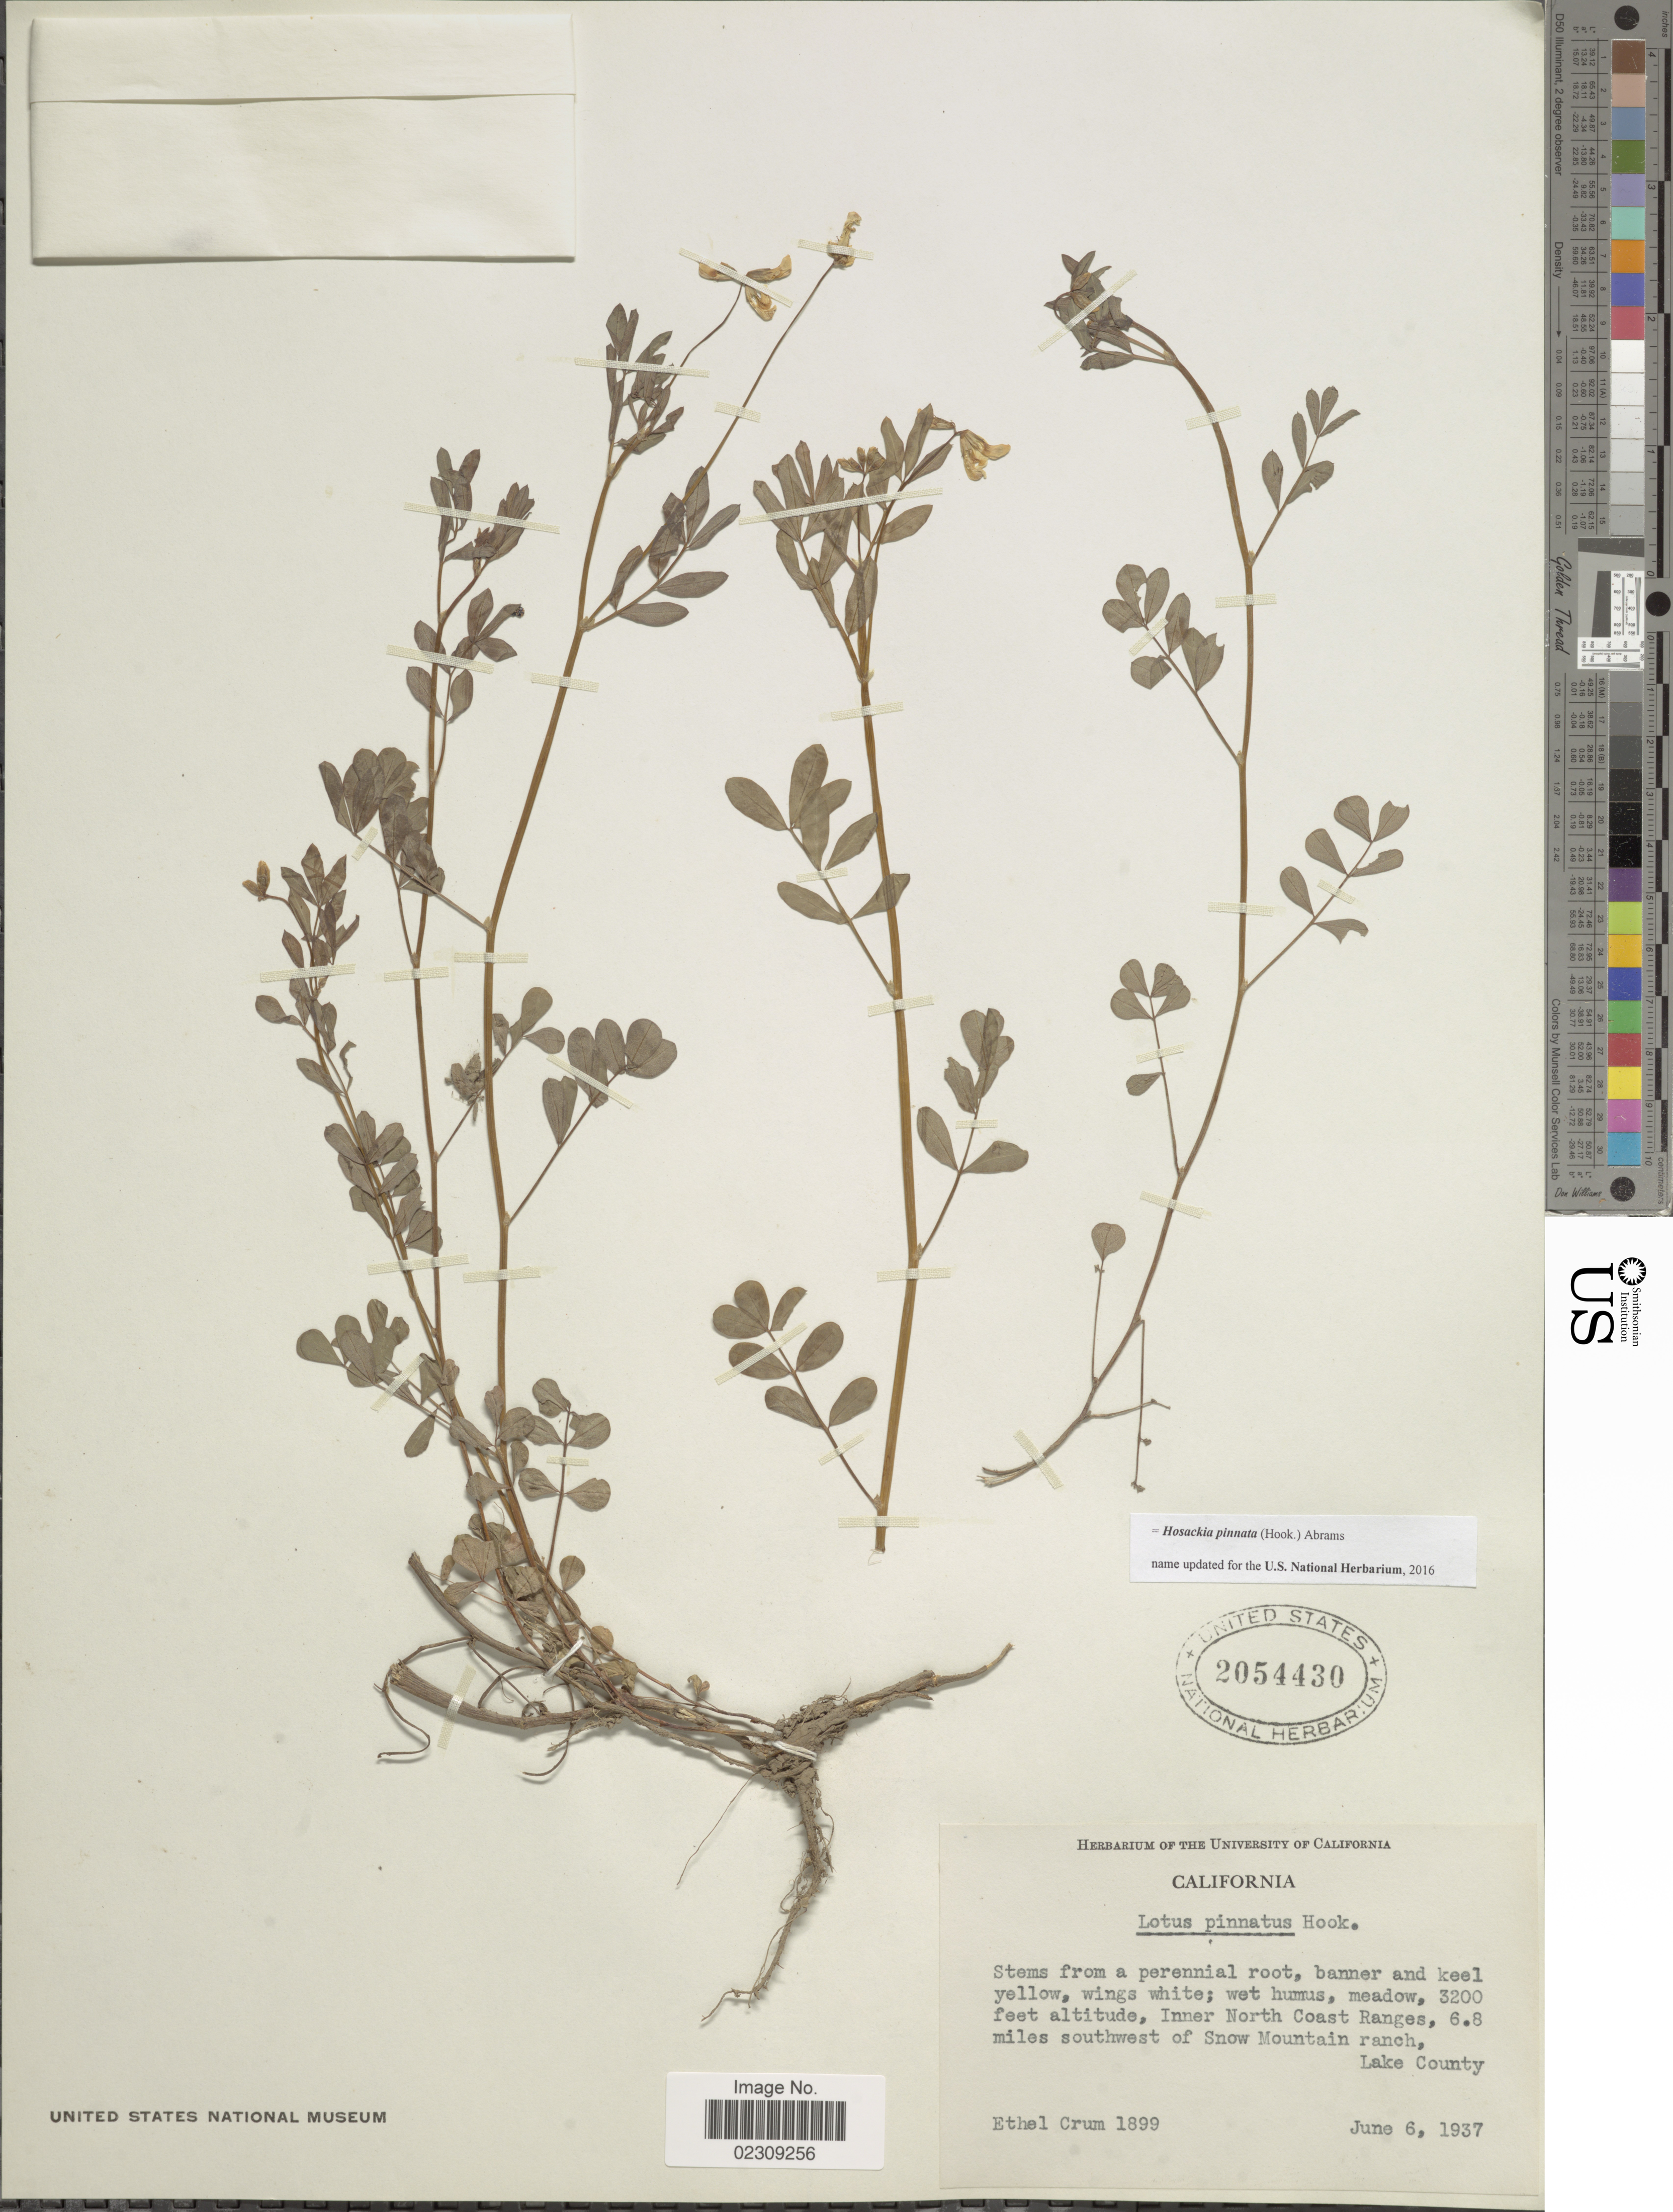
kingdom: Plantae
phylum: Tracheophyta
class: Magnoliopsida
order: Fabales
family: Fabaceae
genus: Hosackia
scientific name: Hosackia pinnata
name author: (Hook.) Abrams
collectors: E. K. Crum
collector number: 1899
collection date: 1937-06-06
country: United States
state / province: California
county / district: Lake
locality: Inner North Coast Ranges, 6.8 miles southwest southwest of Snow Mountain ranch, Lake County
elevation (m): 975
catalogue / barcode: US 2054430